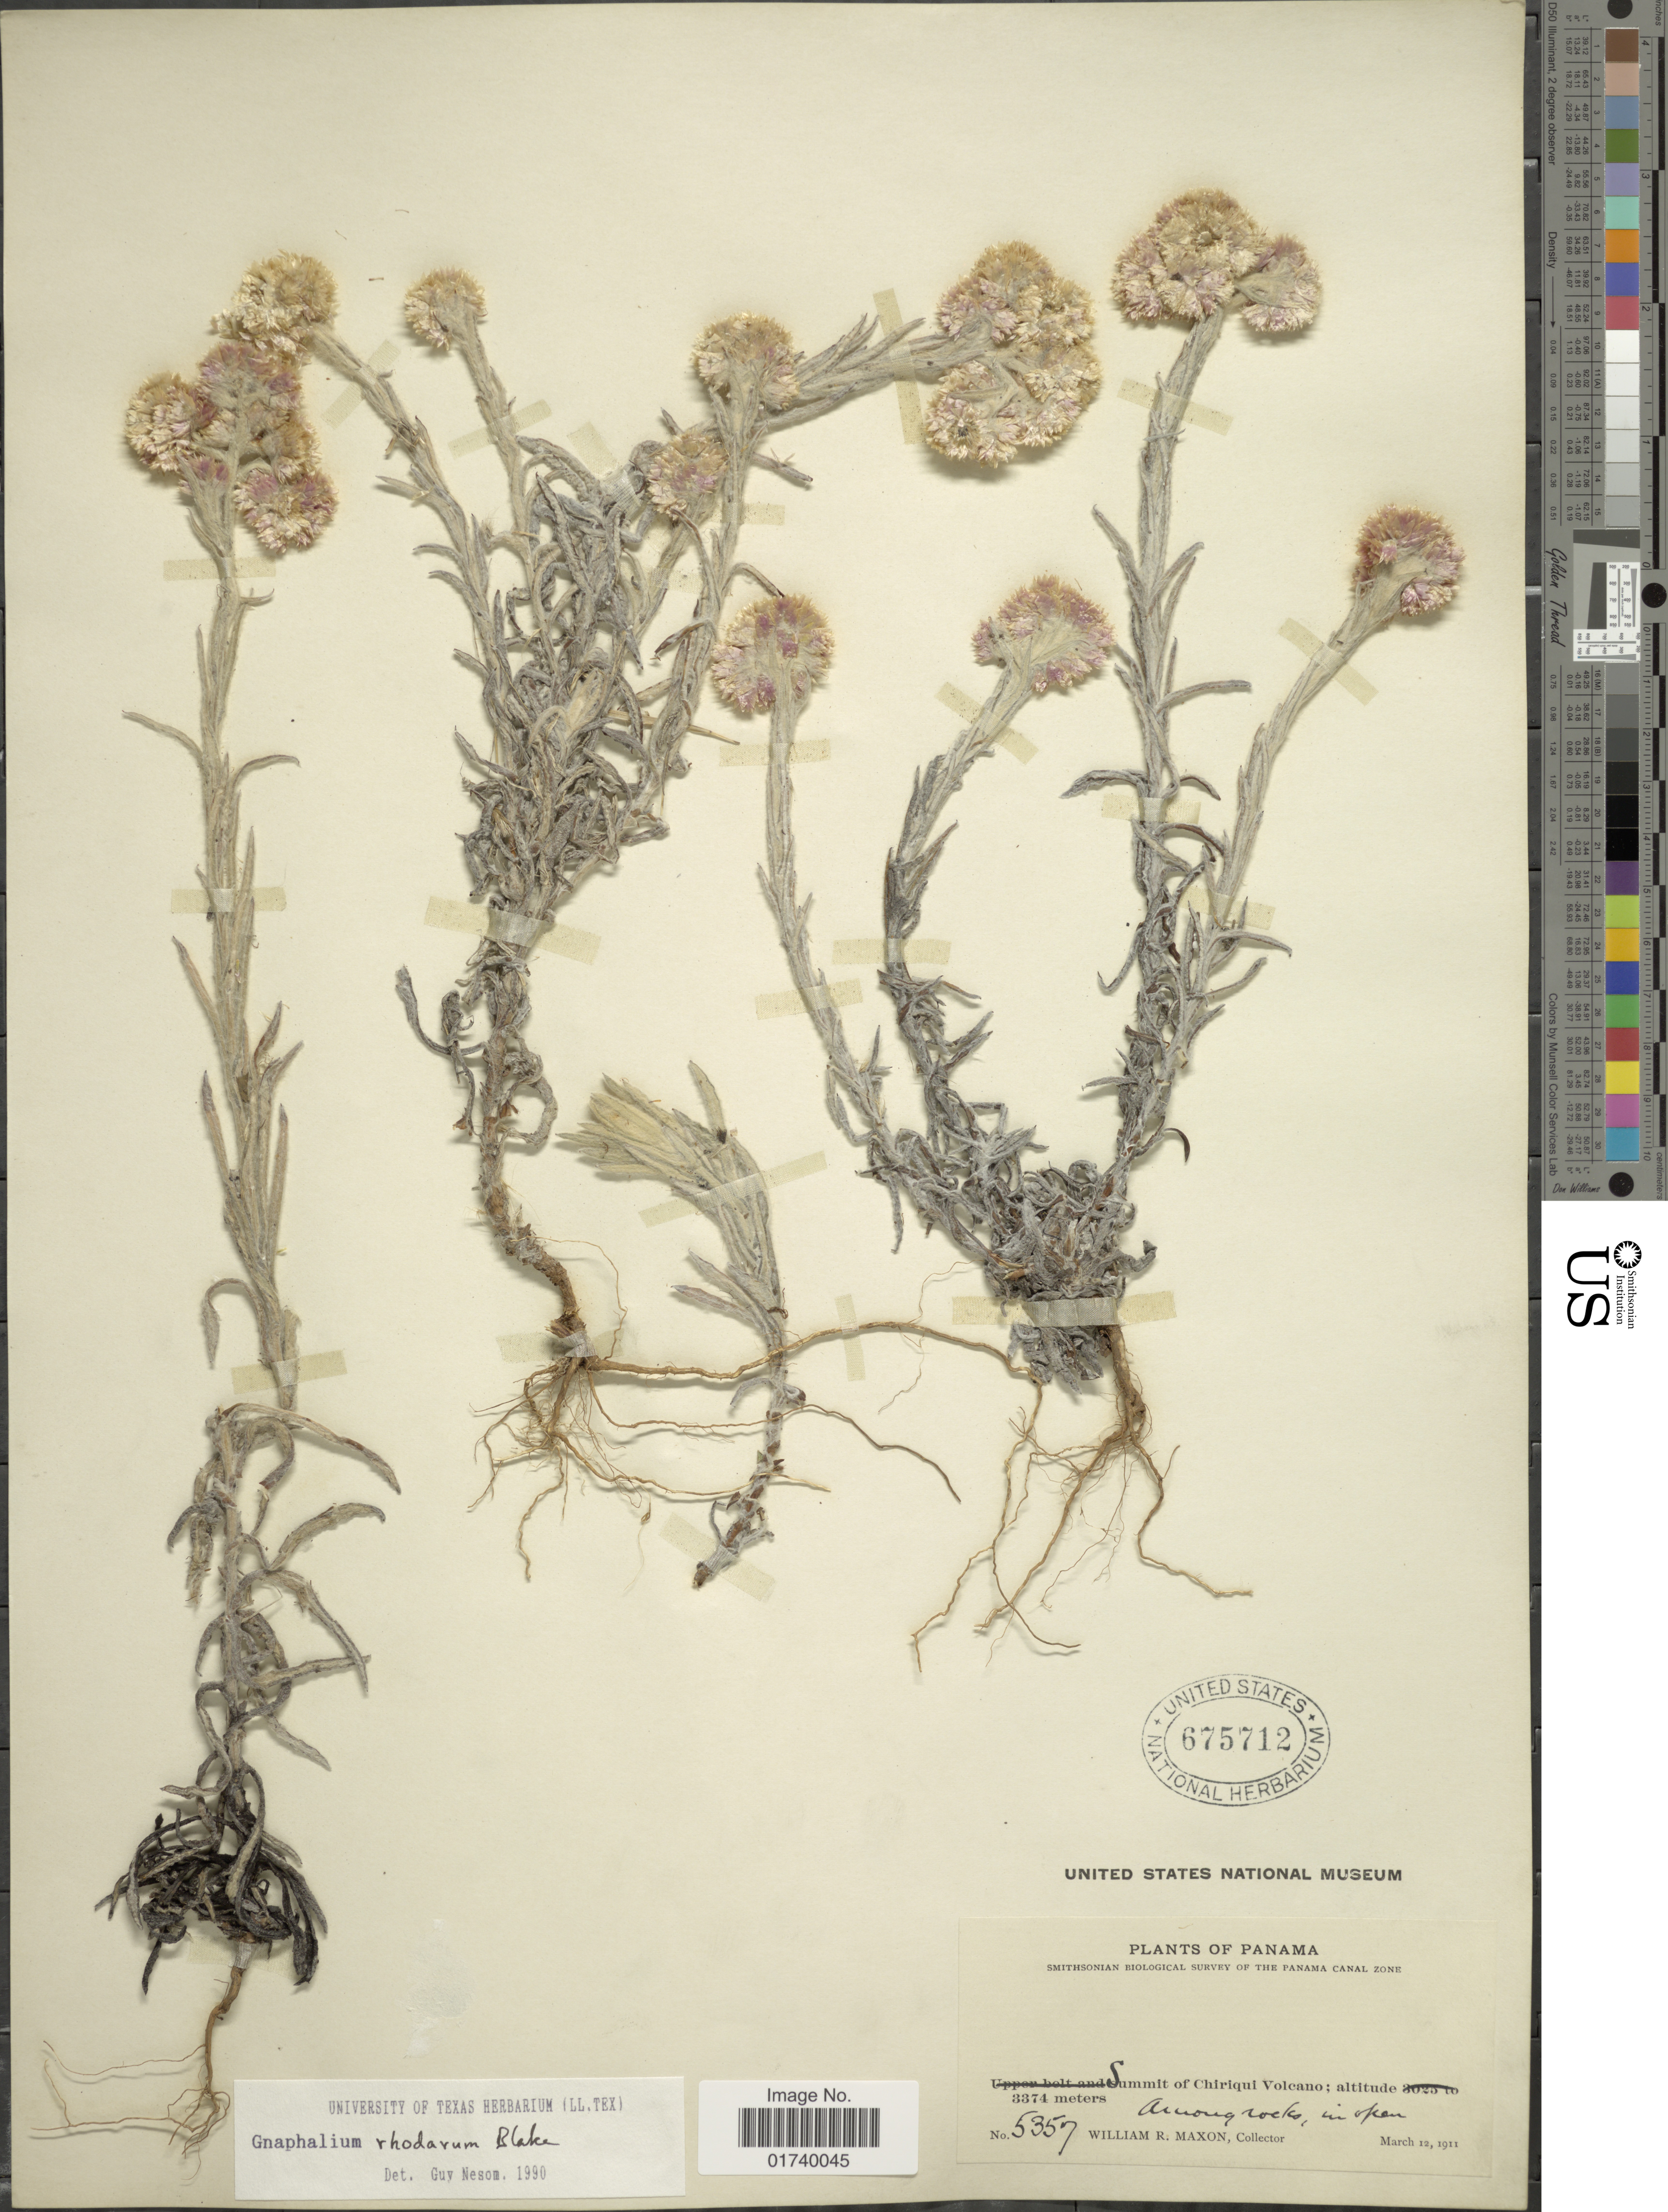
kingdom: Plantae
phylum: Tracheophyta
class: Magnoliopsida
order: Asterales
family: Asteraceae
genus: Pseudognaphalium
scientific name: Pseudognaphalium pruskii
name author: G.L. Nesom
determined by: Nesom, Guy L.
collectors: W. R. Maxon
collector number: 5357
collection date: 1911-03-12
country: Panama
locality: The Panama Canal Zone, Summit of Chiriqui Volcano.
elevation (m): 3374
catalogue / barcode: US 675712